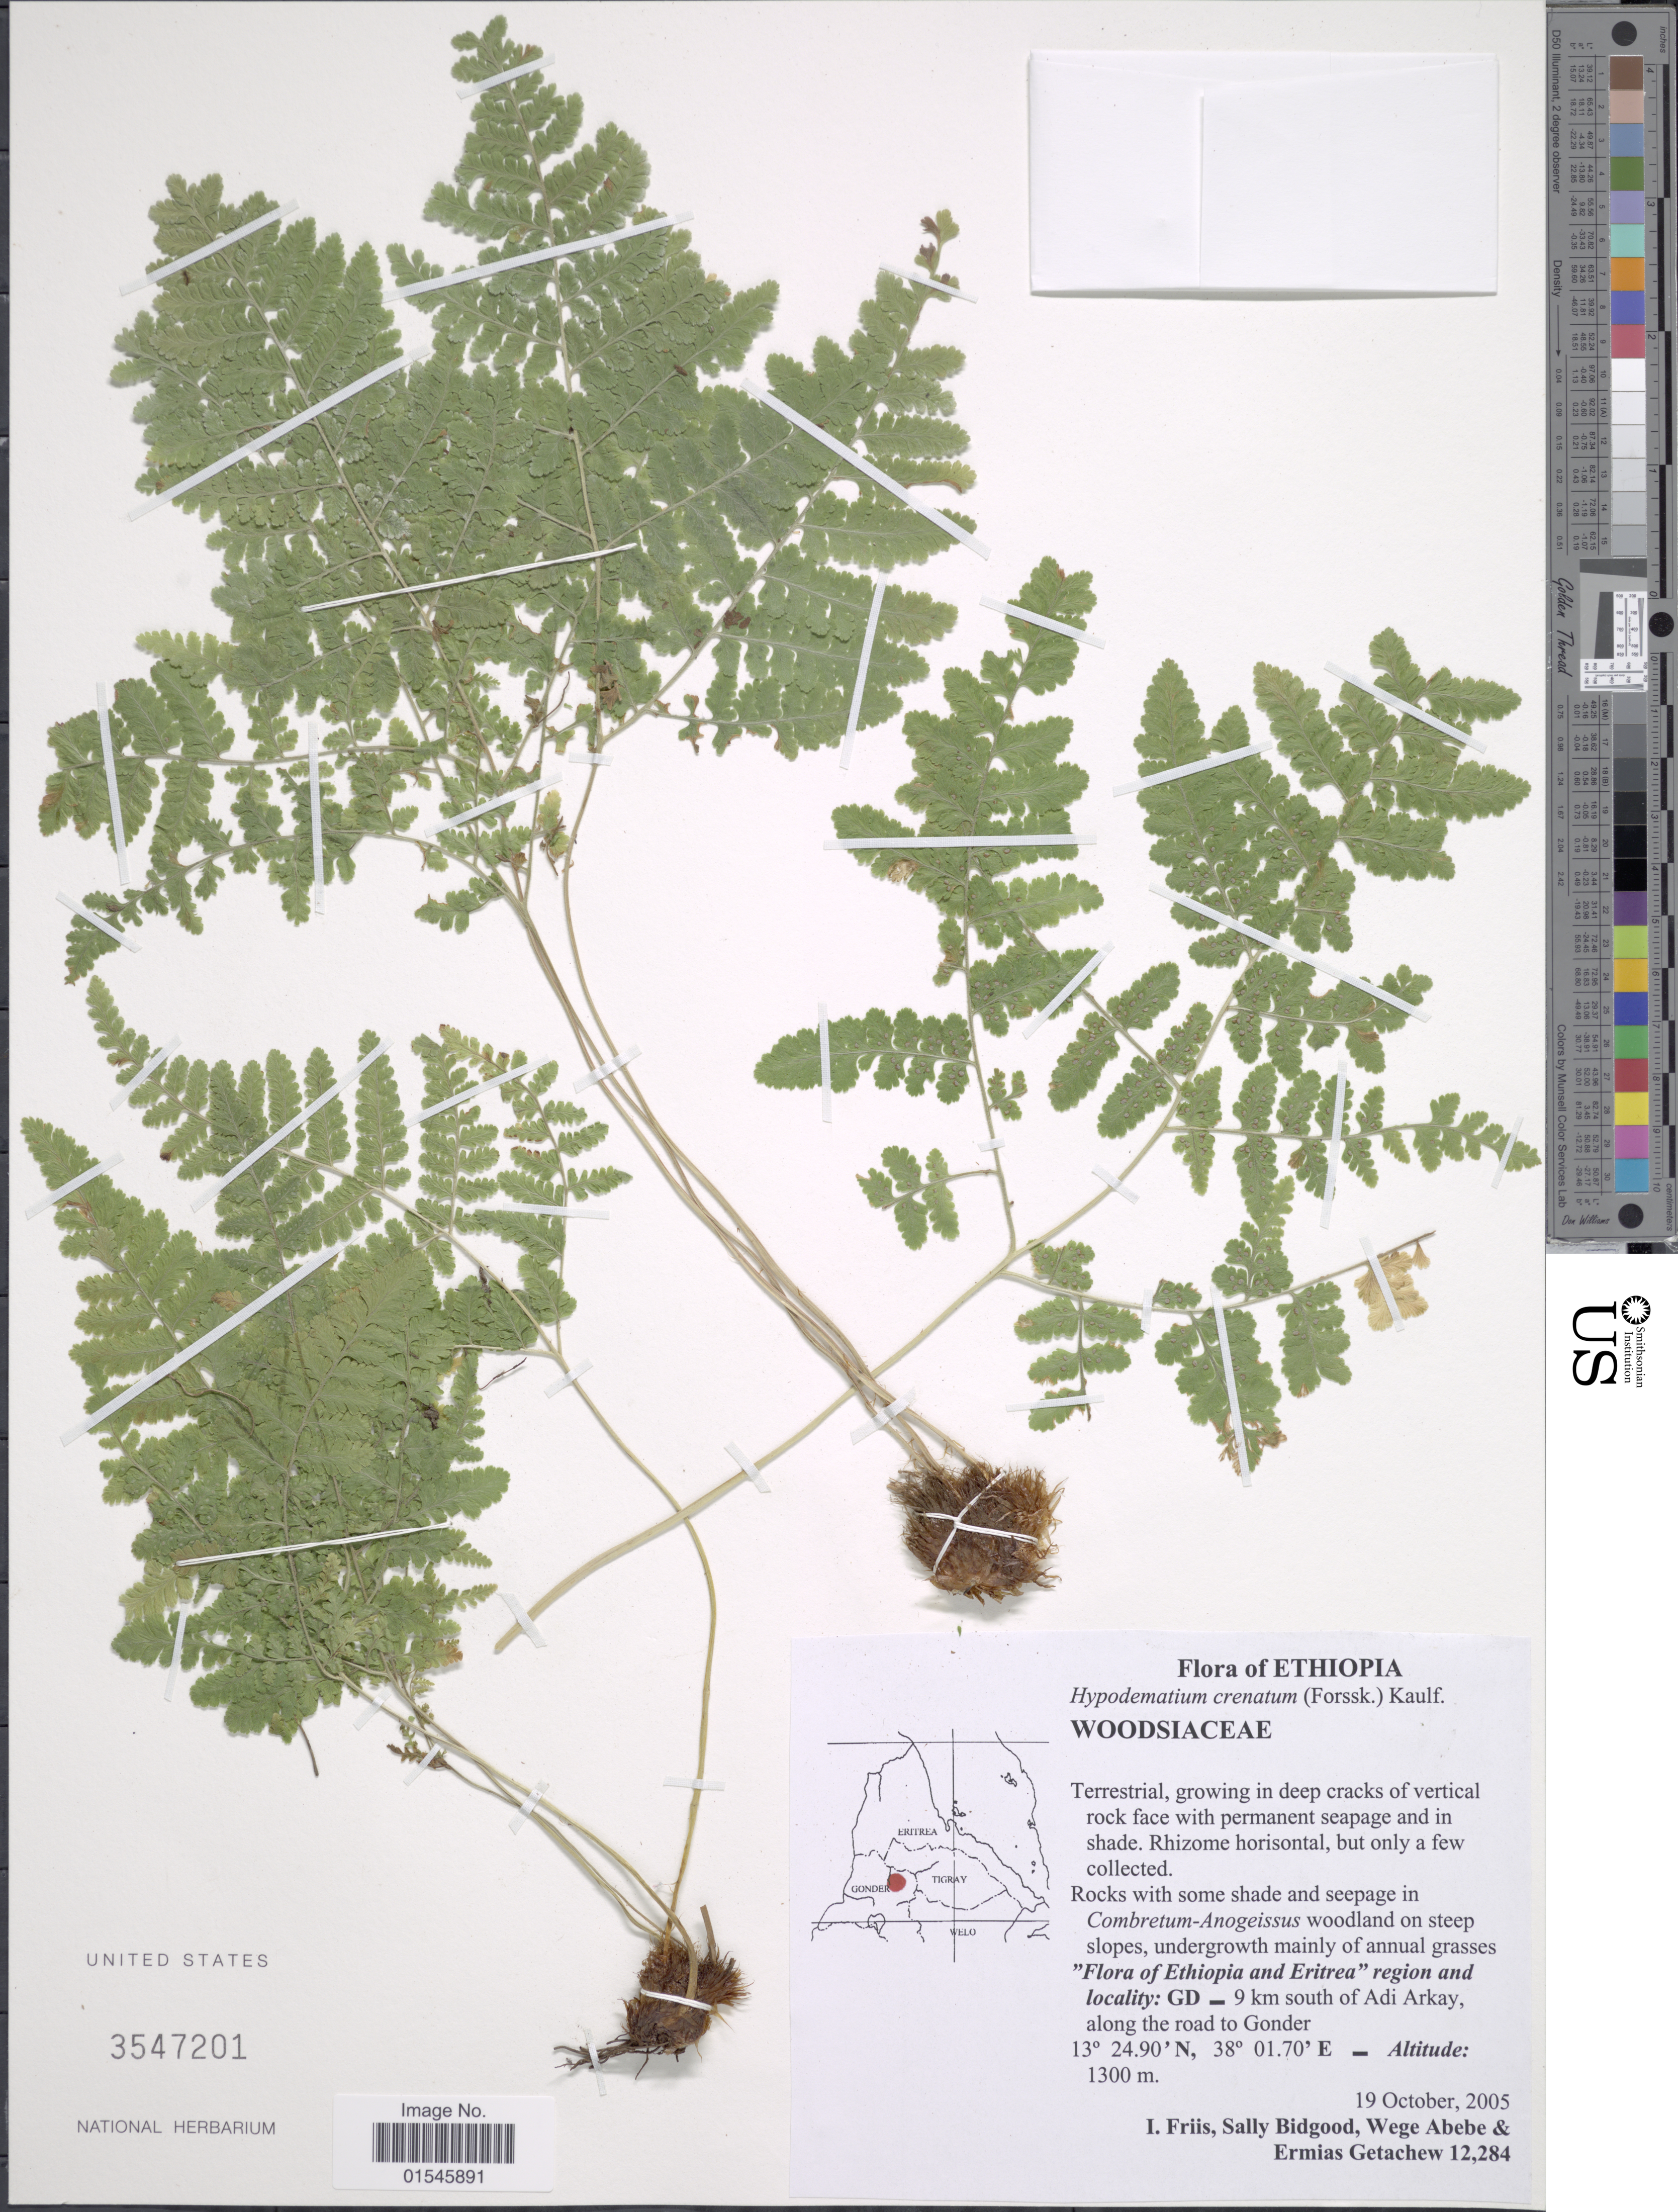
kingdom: Plantae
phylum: Tracheophyta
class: Polypodiopsida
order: Polypodiales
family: Hypodematiaceae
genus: Hypodematium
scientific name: Hypodematium crenatum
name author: (Forssk.) Kuhn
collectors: I. Friis, S. Bidgood, W. Abebe & E. Getachew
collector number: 12284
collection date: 2005-10-19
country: Ethiopia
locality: Ethiopia and Eritrea, GD _ 9 km south of Adi Arkay, along the road to Gonder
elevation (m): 1300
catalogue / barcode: US 3547201